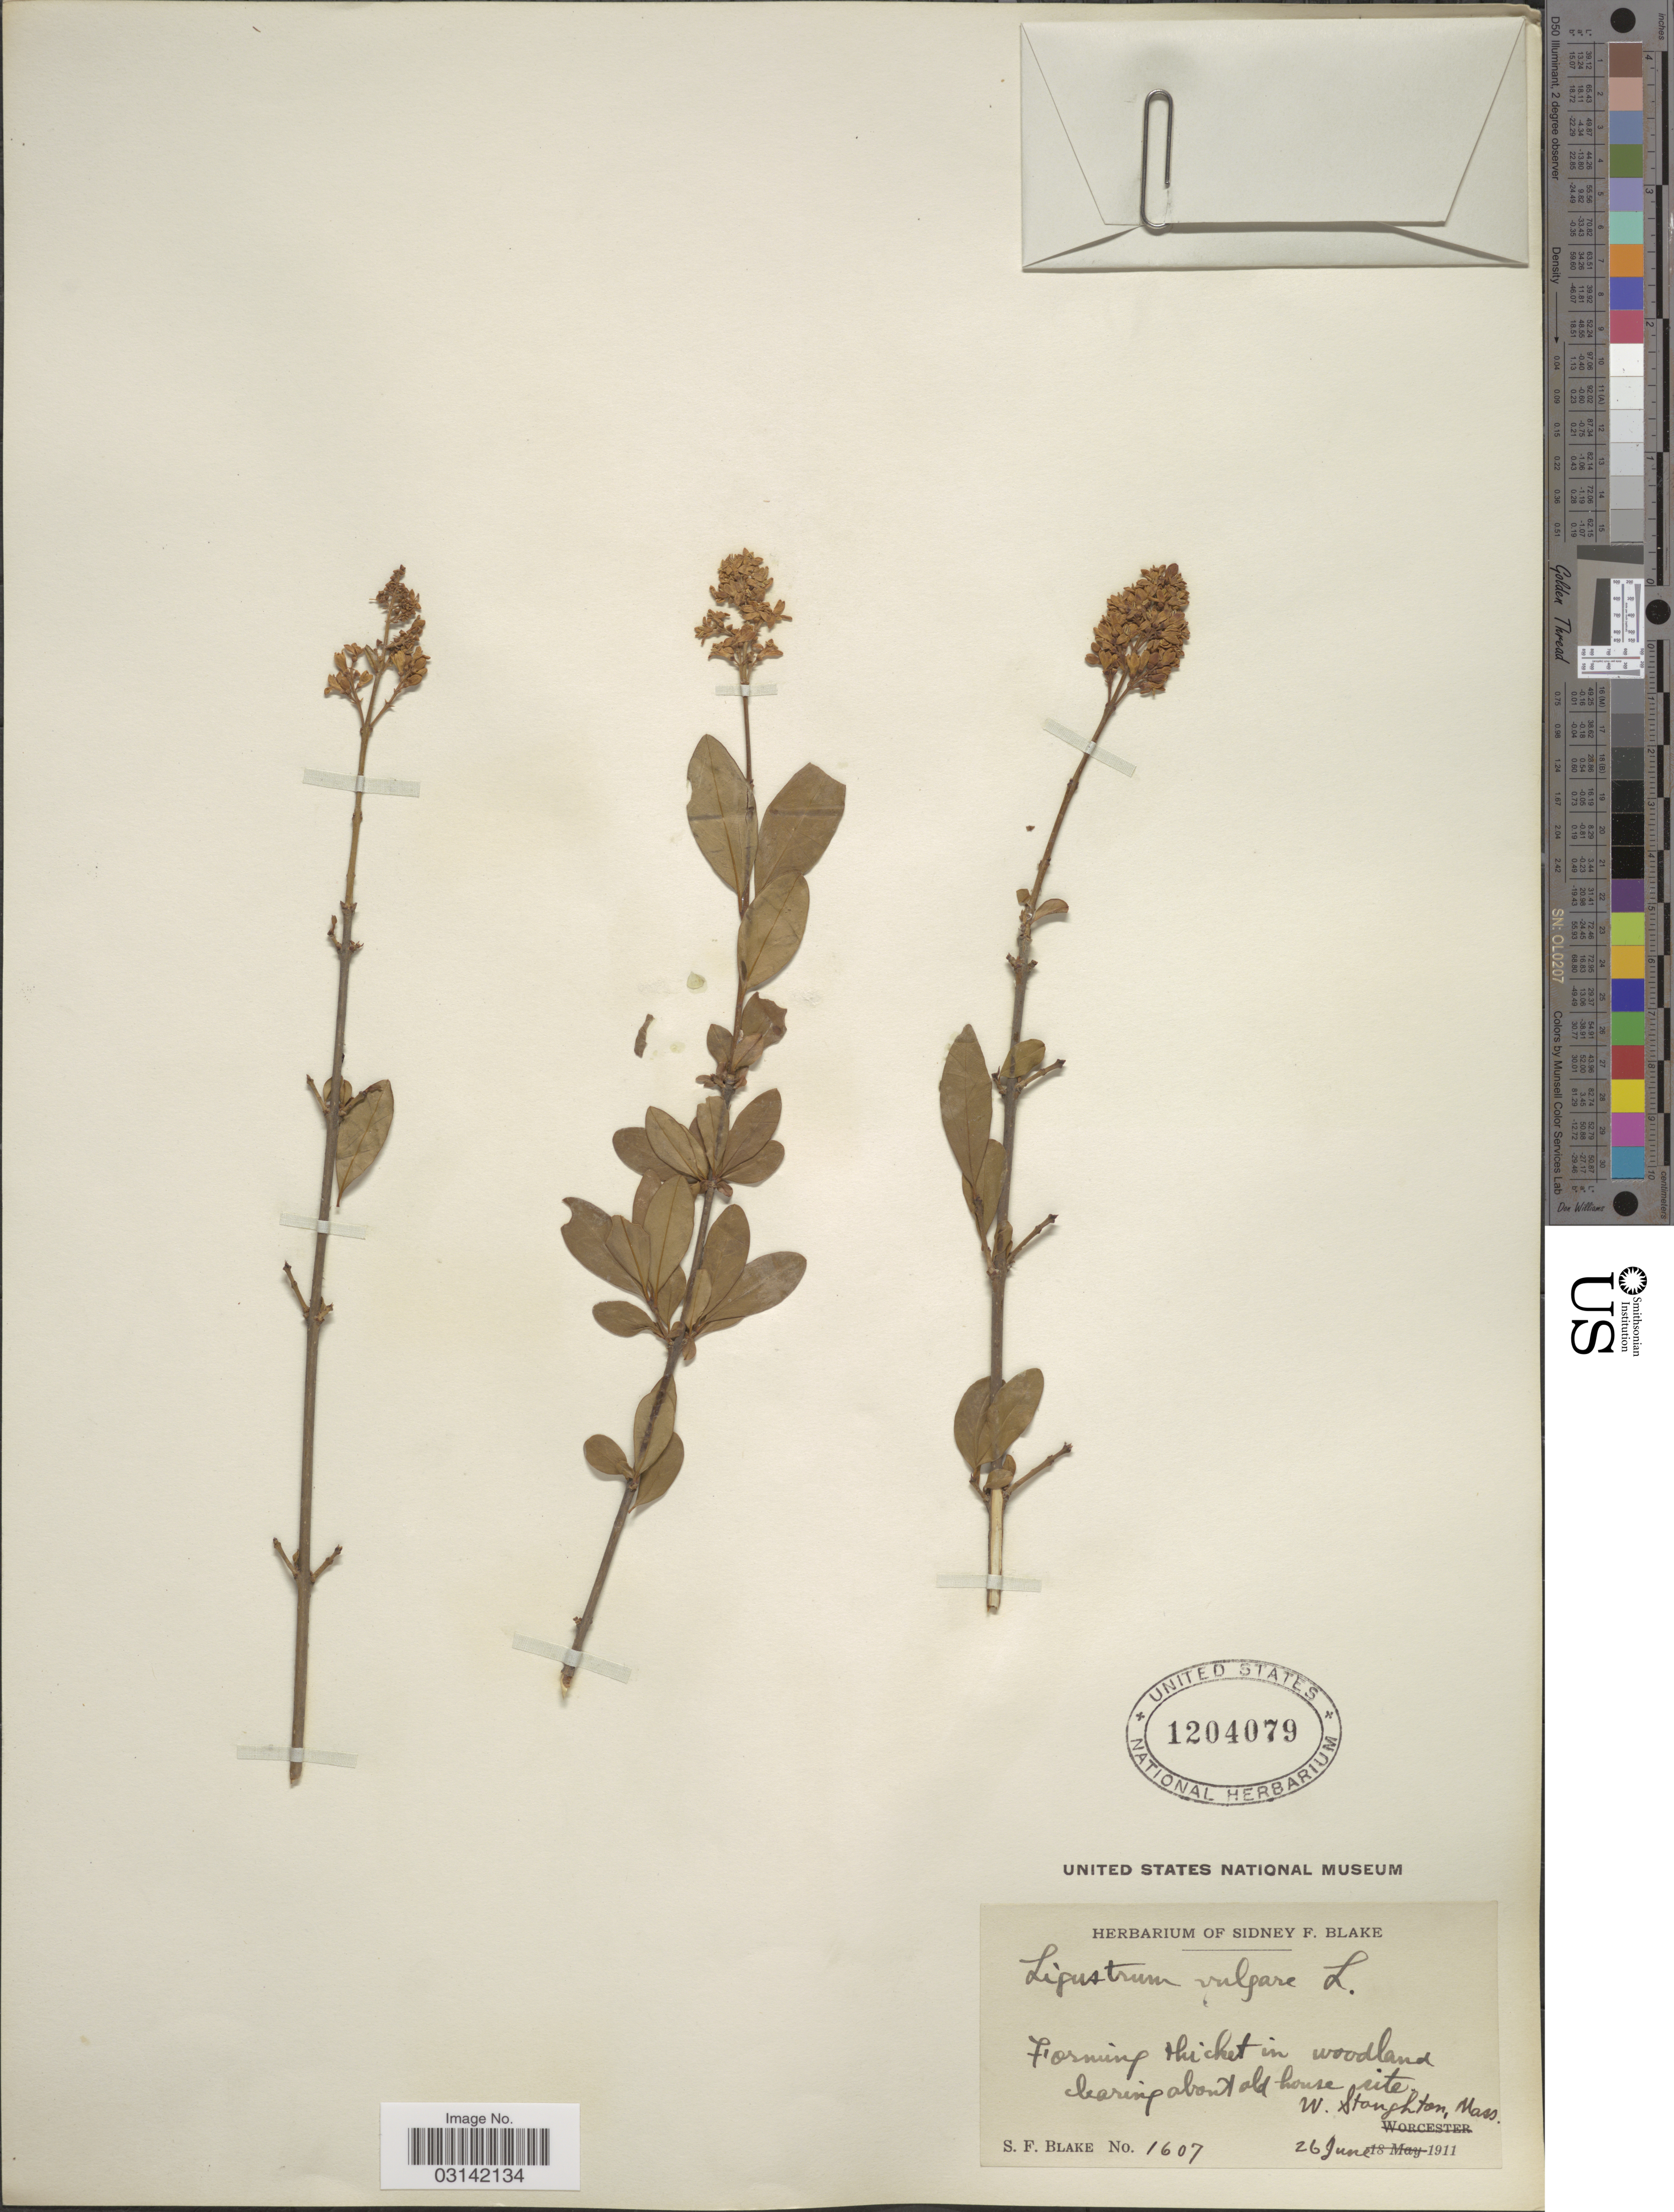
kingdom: Plantae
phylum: Tracheophyta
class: Magnoliopsida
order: Lamiales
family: Oleaceae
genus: Ligustrum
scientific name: Ligustrum vulgare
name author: L.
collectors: S. Blake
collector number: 1607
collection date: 1911-06-26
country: United States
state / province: Massachusetts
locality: Forming thicket in woodland clearing about old house site. W. Stoughton.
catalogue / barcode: US 1204079